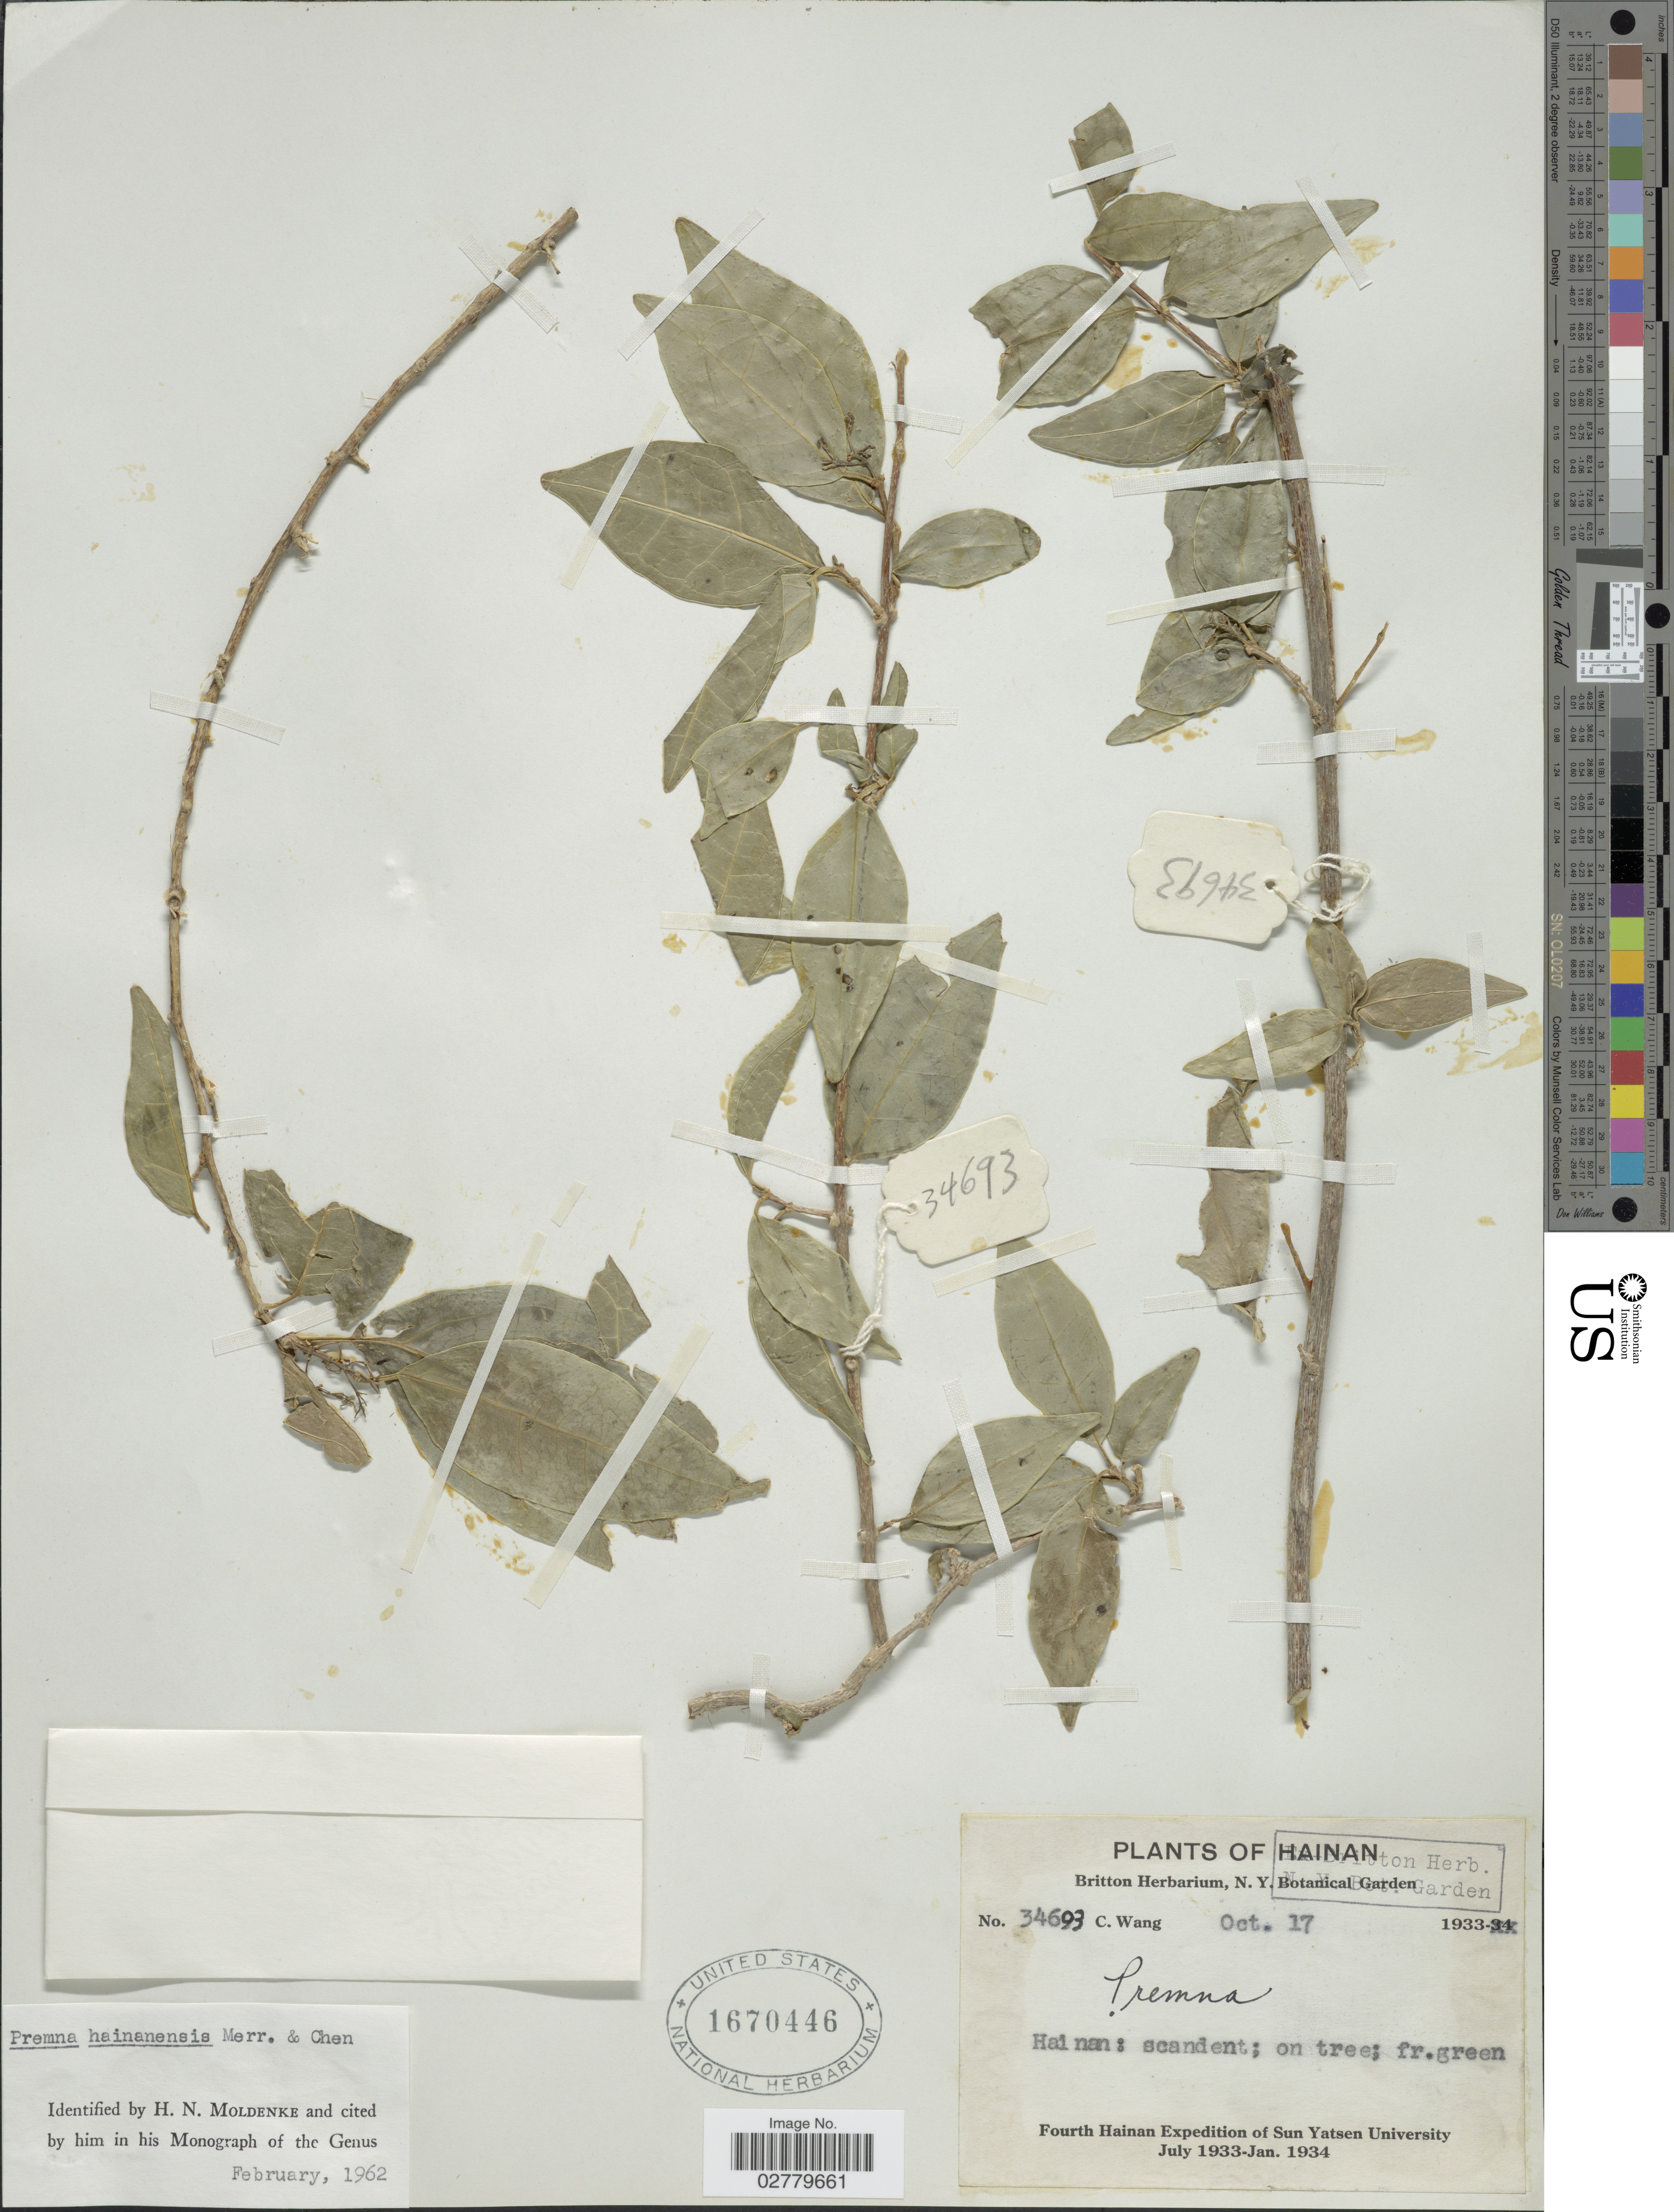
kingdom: Plantae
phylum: Tracheophyta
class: Magnoliopsida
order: Lamiales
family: Lamiaceae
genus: Premna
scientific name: Premna hainanensis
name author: Chun & F.C. How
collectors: C. Wang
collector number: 34693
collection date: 1933-10-17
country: China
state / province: Hainan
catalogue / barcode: US 1670446